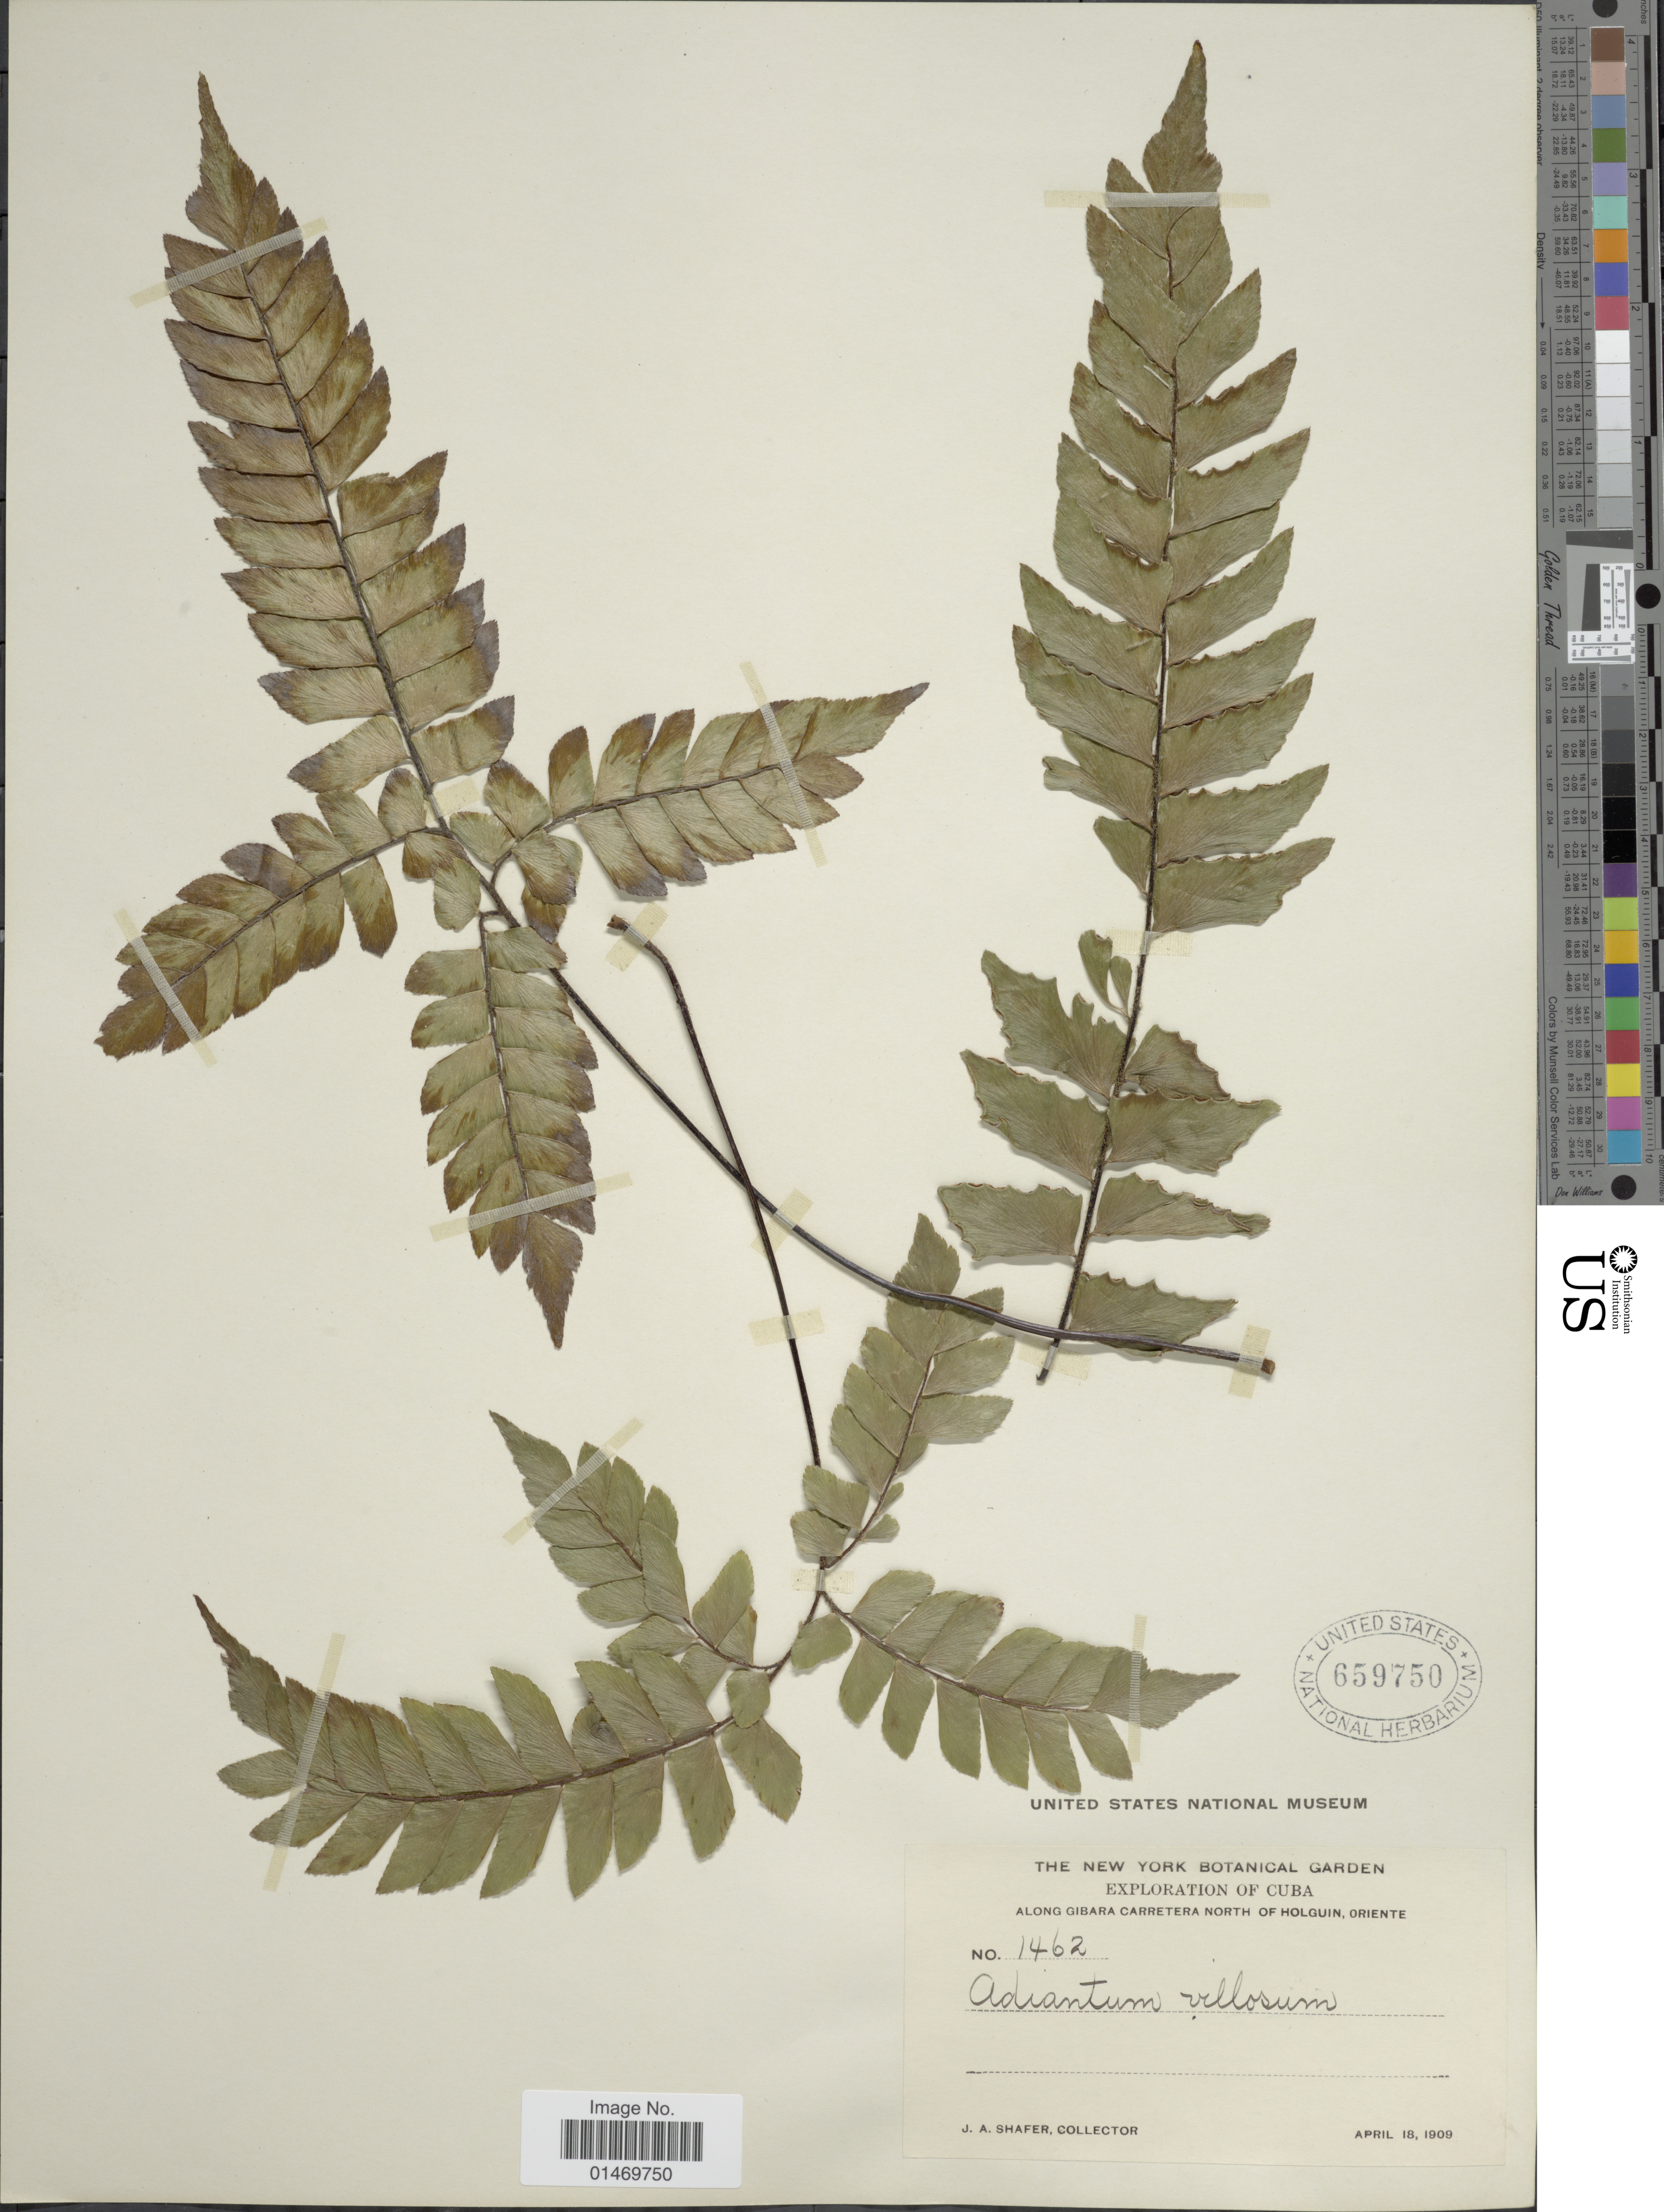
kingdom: Plantae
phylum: Tracheophyta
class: Polypodiopsida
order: Polypodiales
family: Pteridaceae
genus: Adiantum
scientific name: Adiantum villosum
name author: L.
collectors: J. A. Shafer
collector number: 1462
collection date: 1909-04-18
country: Cuba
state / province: Oriente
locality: Cuba, along Gibara Carretera north of Holguin.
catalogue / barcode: US 659750